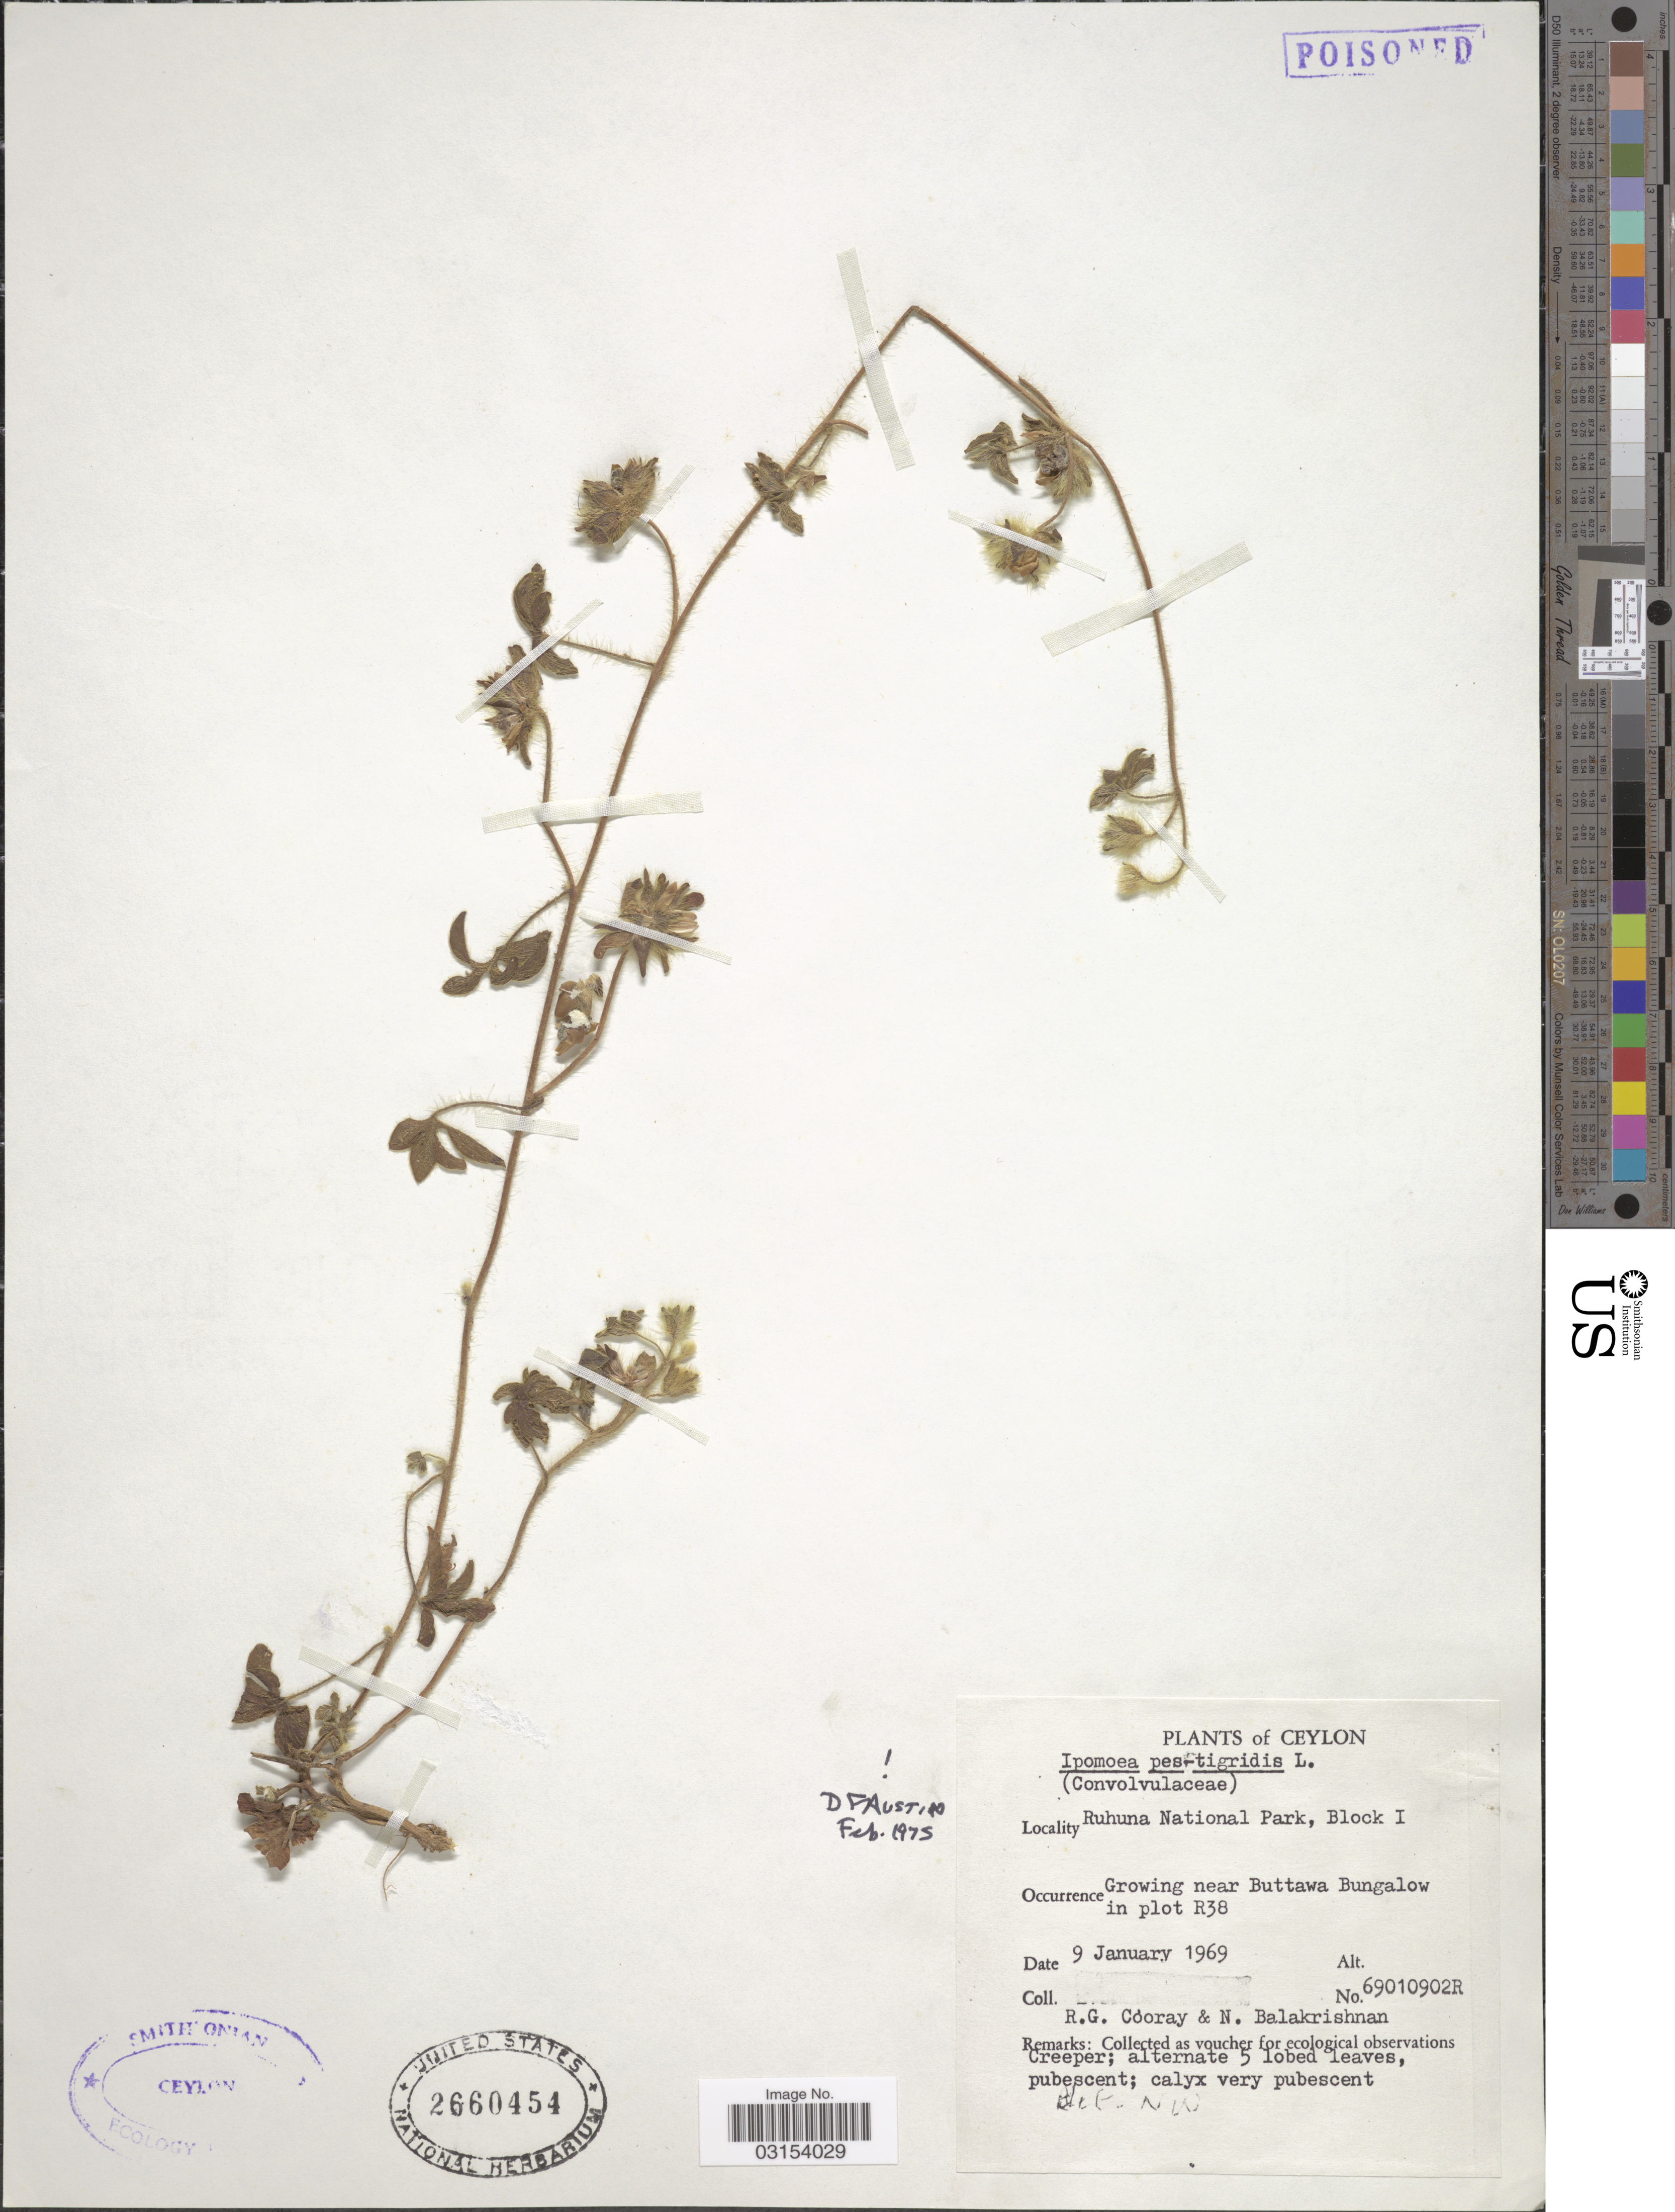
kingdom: Plantae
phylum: Tracheophyta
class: Magnoliopsida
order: Solanales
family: Convolvulaceae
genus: Ipomoea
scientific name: Ipomoea pes-tigridis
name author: L.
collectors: R. Cooray & N. Balakrishnan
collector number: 69010902R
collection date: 1969-01-09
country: Sri Lanka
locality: Ceylon. Ruhuna National Park, Block I. Growing near Buttawa Bungalow in plot R38.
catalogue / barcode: US 2660454